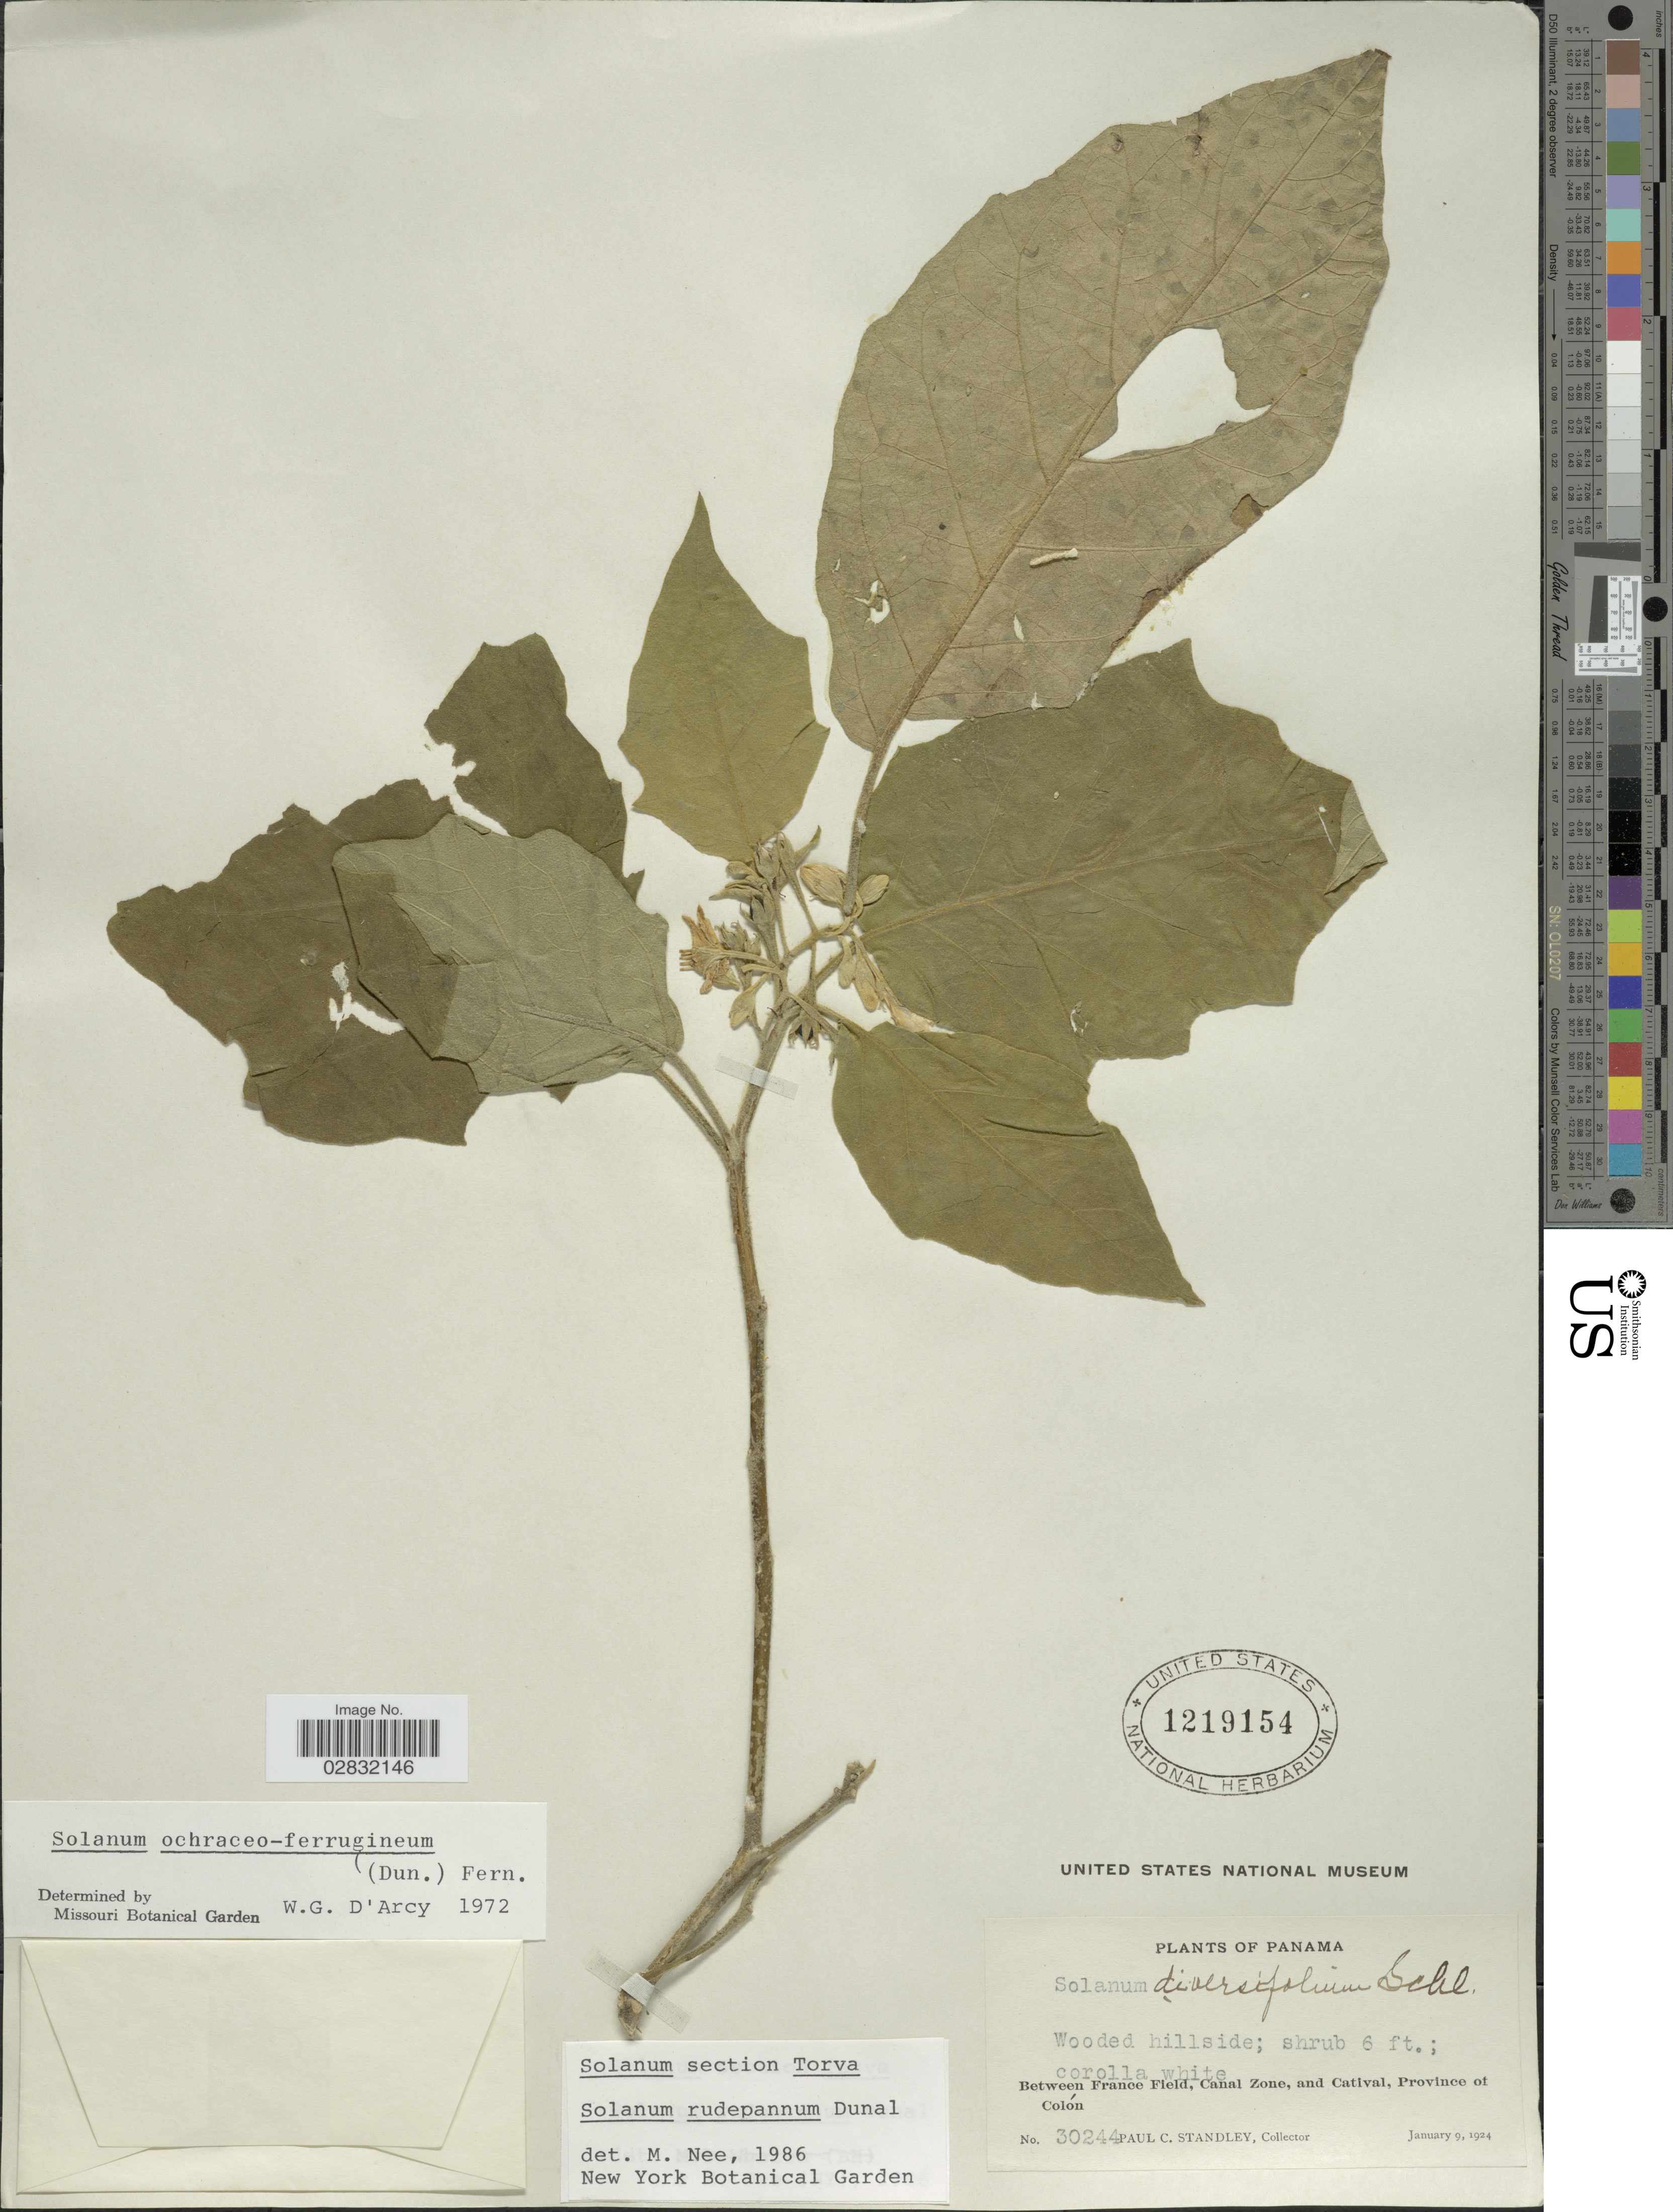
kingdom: Plantae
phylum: Tracheophyta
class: Magnoliopsida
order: Solanales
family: Solanaceae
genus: Solanum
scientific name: Solanum rudepannum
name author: Dunal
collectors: P. C. Standley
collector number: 30244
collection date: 1924-01-09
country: Panama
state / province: Colón / Panamá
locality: Between France Field, Canal Zone, and Catival, Province of Colón.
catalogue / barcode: US 1219154